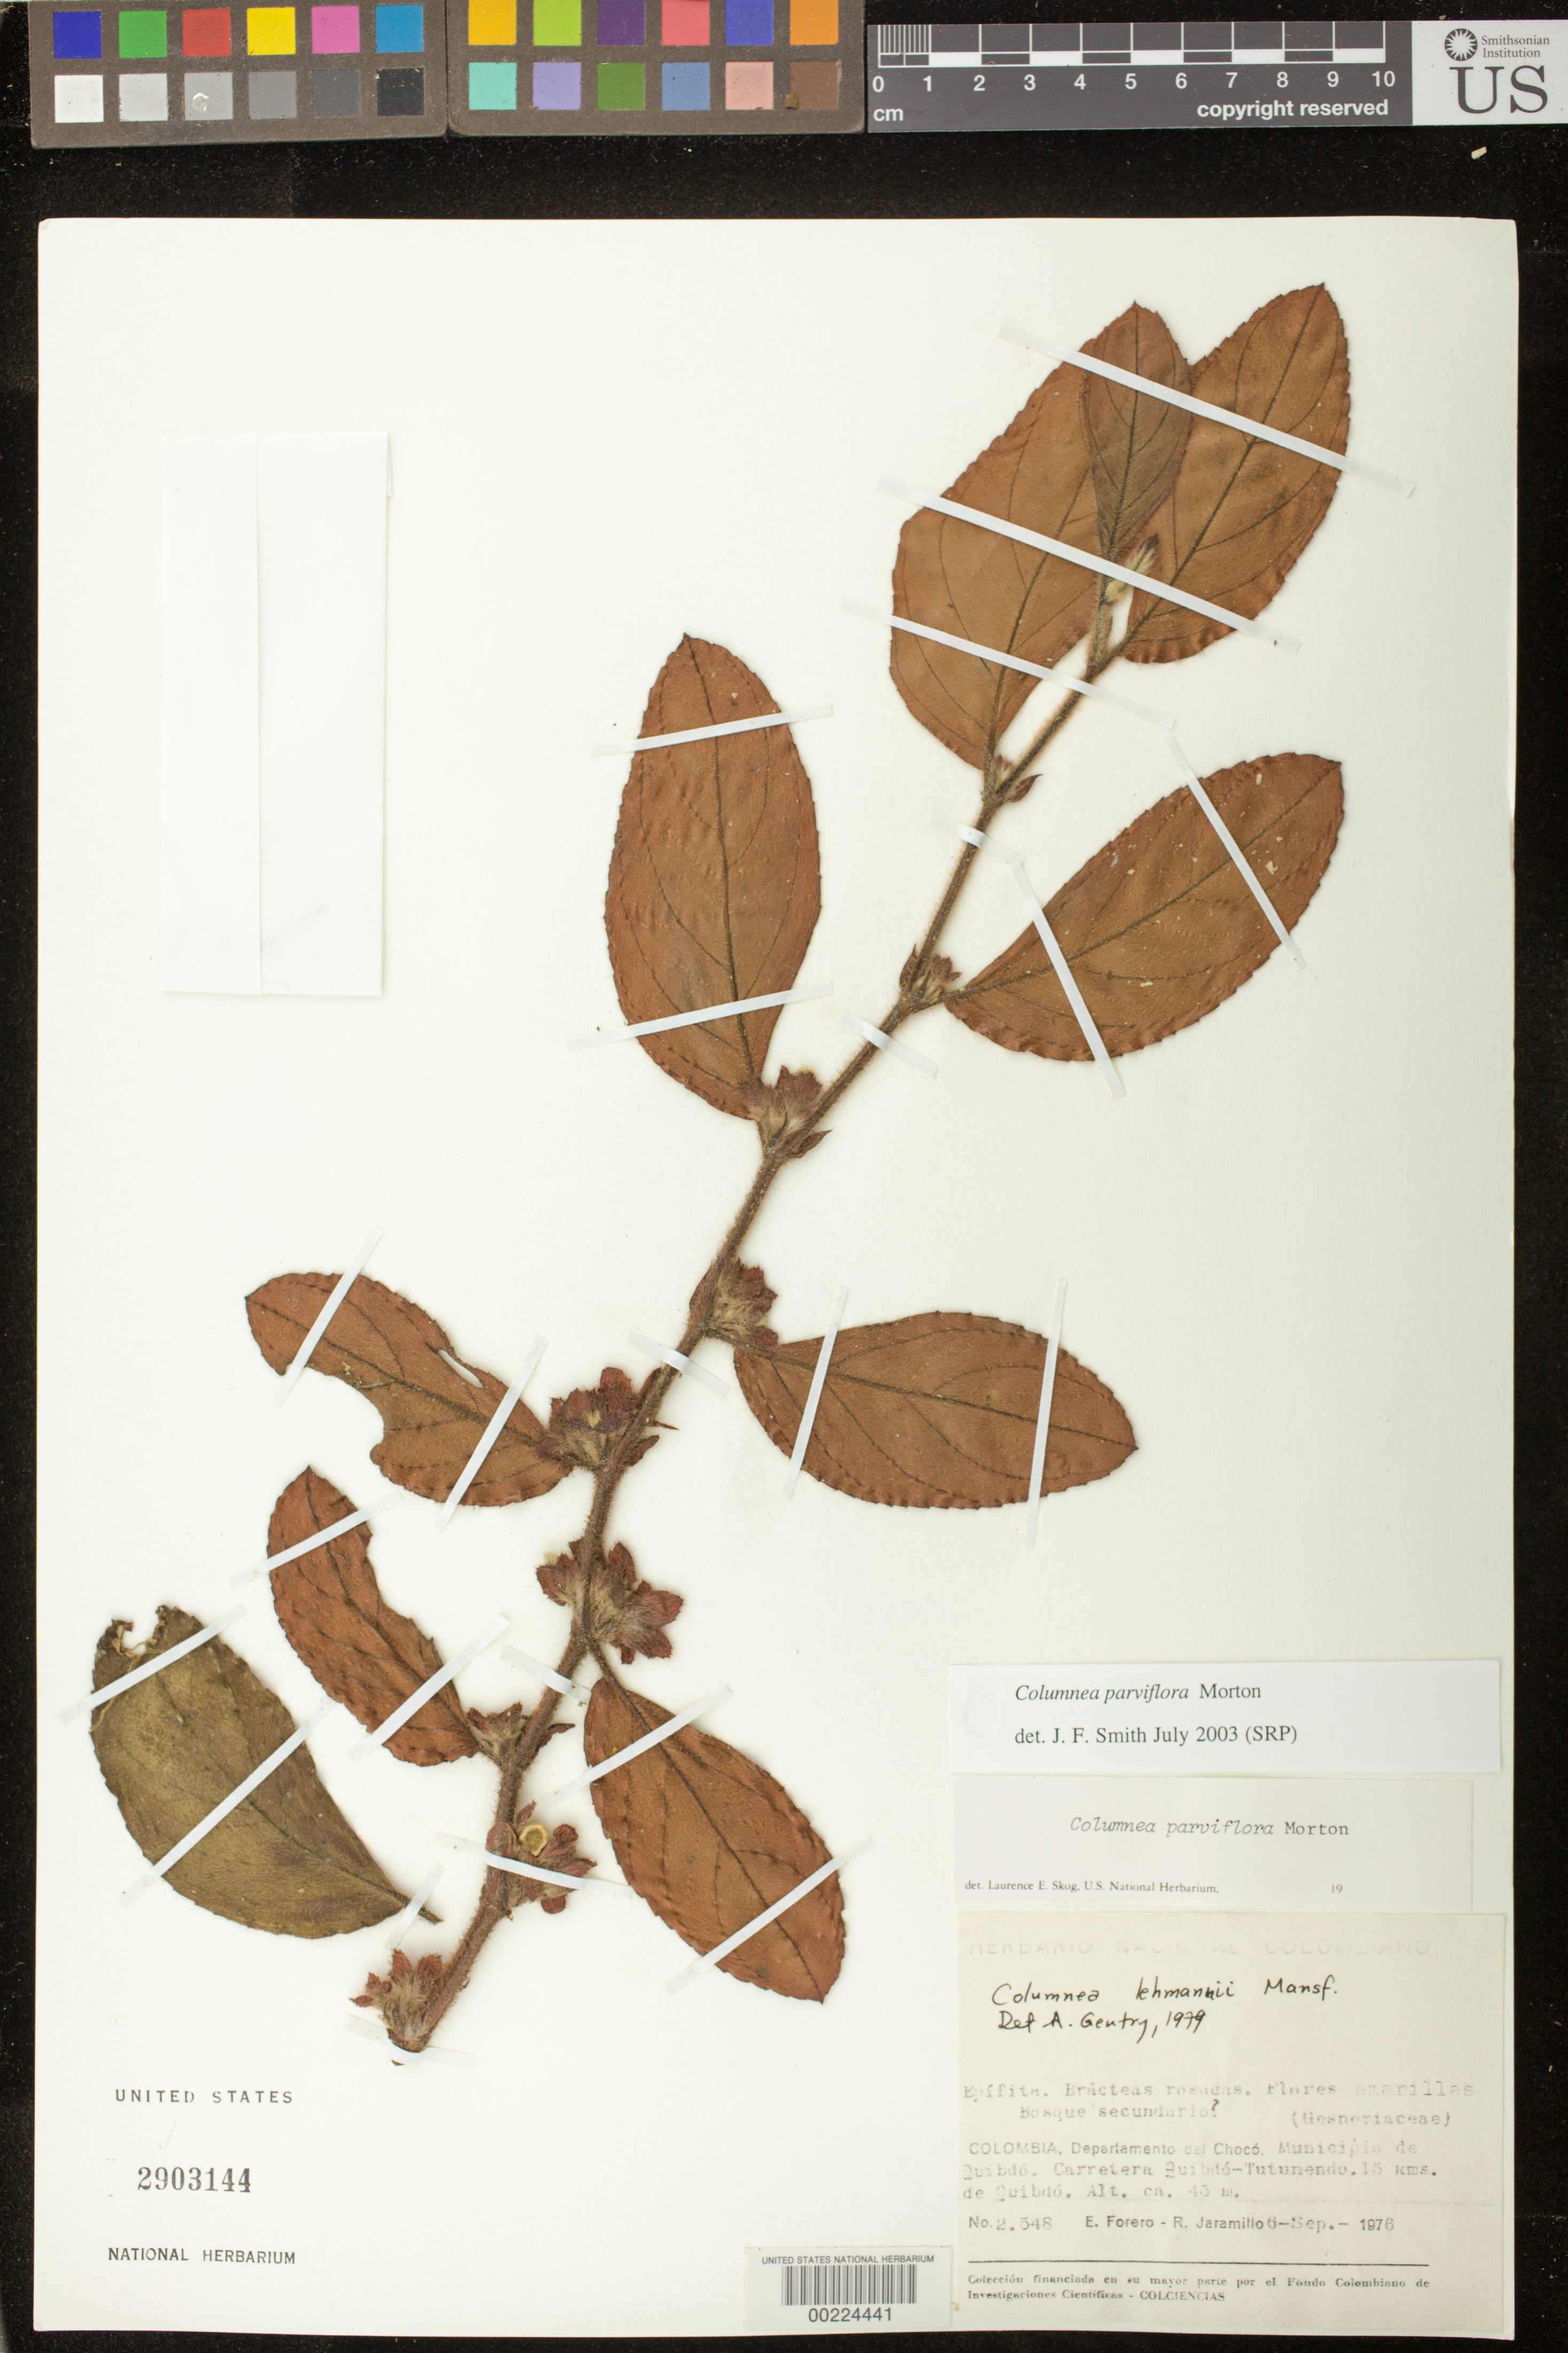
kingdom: Plantae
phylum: Tracheophyta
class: Magnoliopsida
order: Lamiales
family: Gesneriaceae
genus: Columnea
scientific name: Columnea herthae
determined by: Clark, J. L.; Skog, Laurence E.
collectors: E. Forero & R. Jaramillo M.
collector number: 2548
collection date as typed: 06 Sep 1976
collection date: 1976-09-06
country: Colombia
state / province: Chocó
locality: Mun. of Quibdo, Quibdo-Tutunendo highway, 15 km from Quibdo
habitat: Secondary ? forest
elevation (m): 45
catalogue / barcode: US 2903144